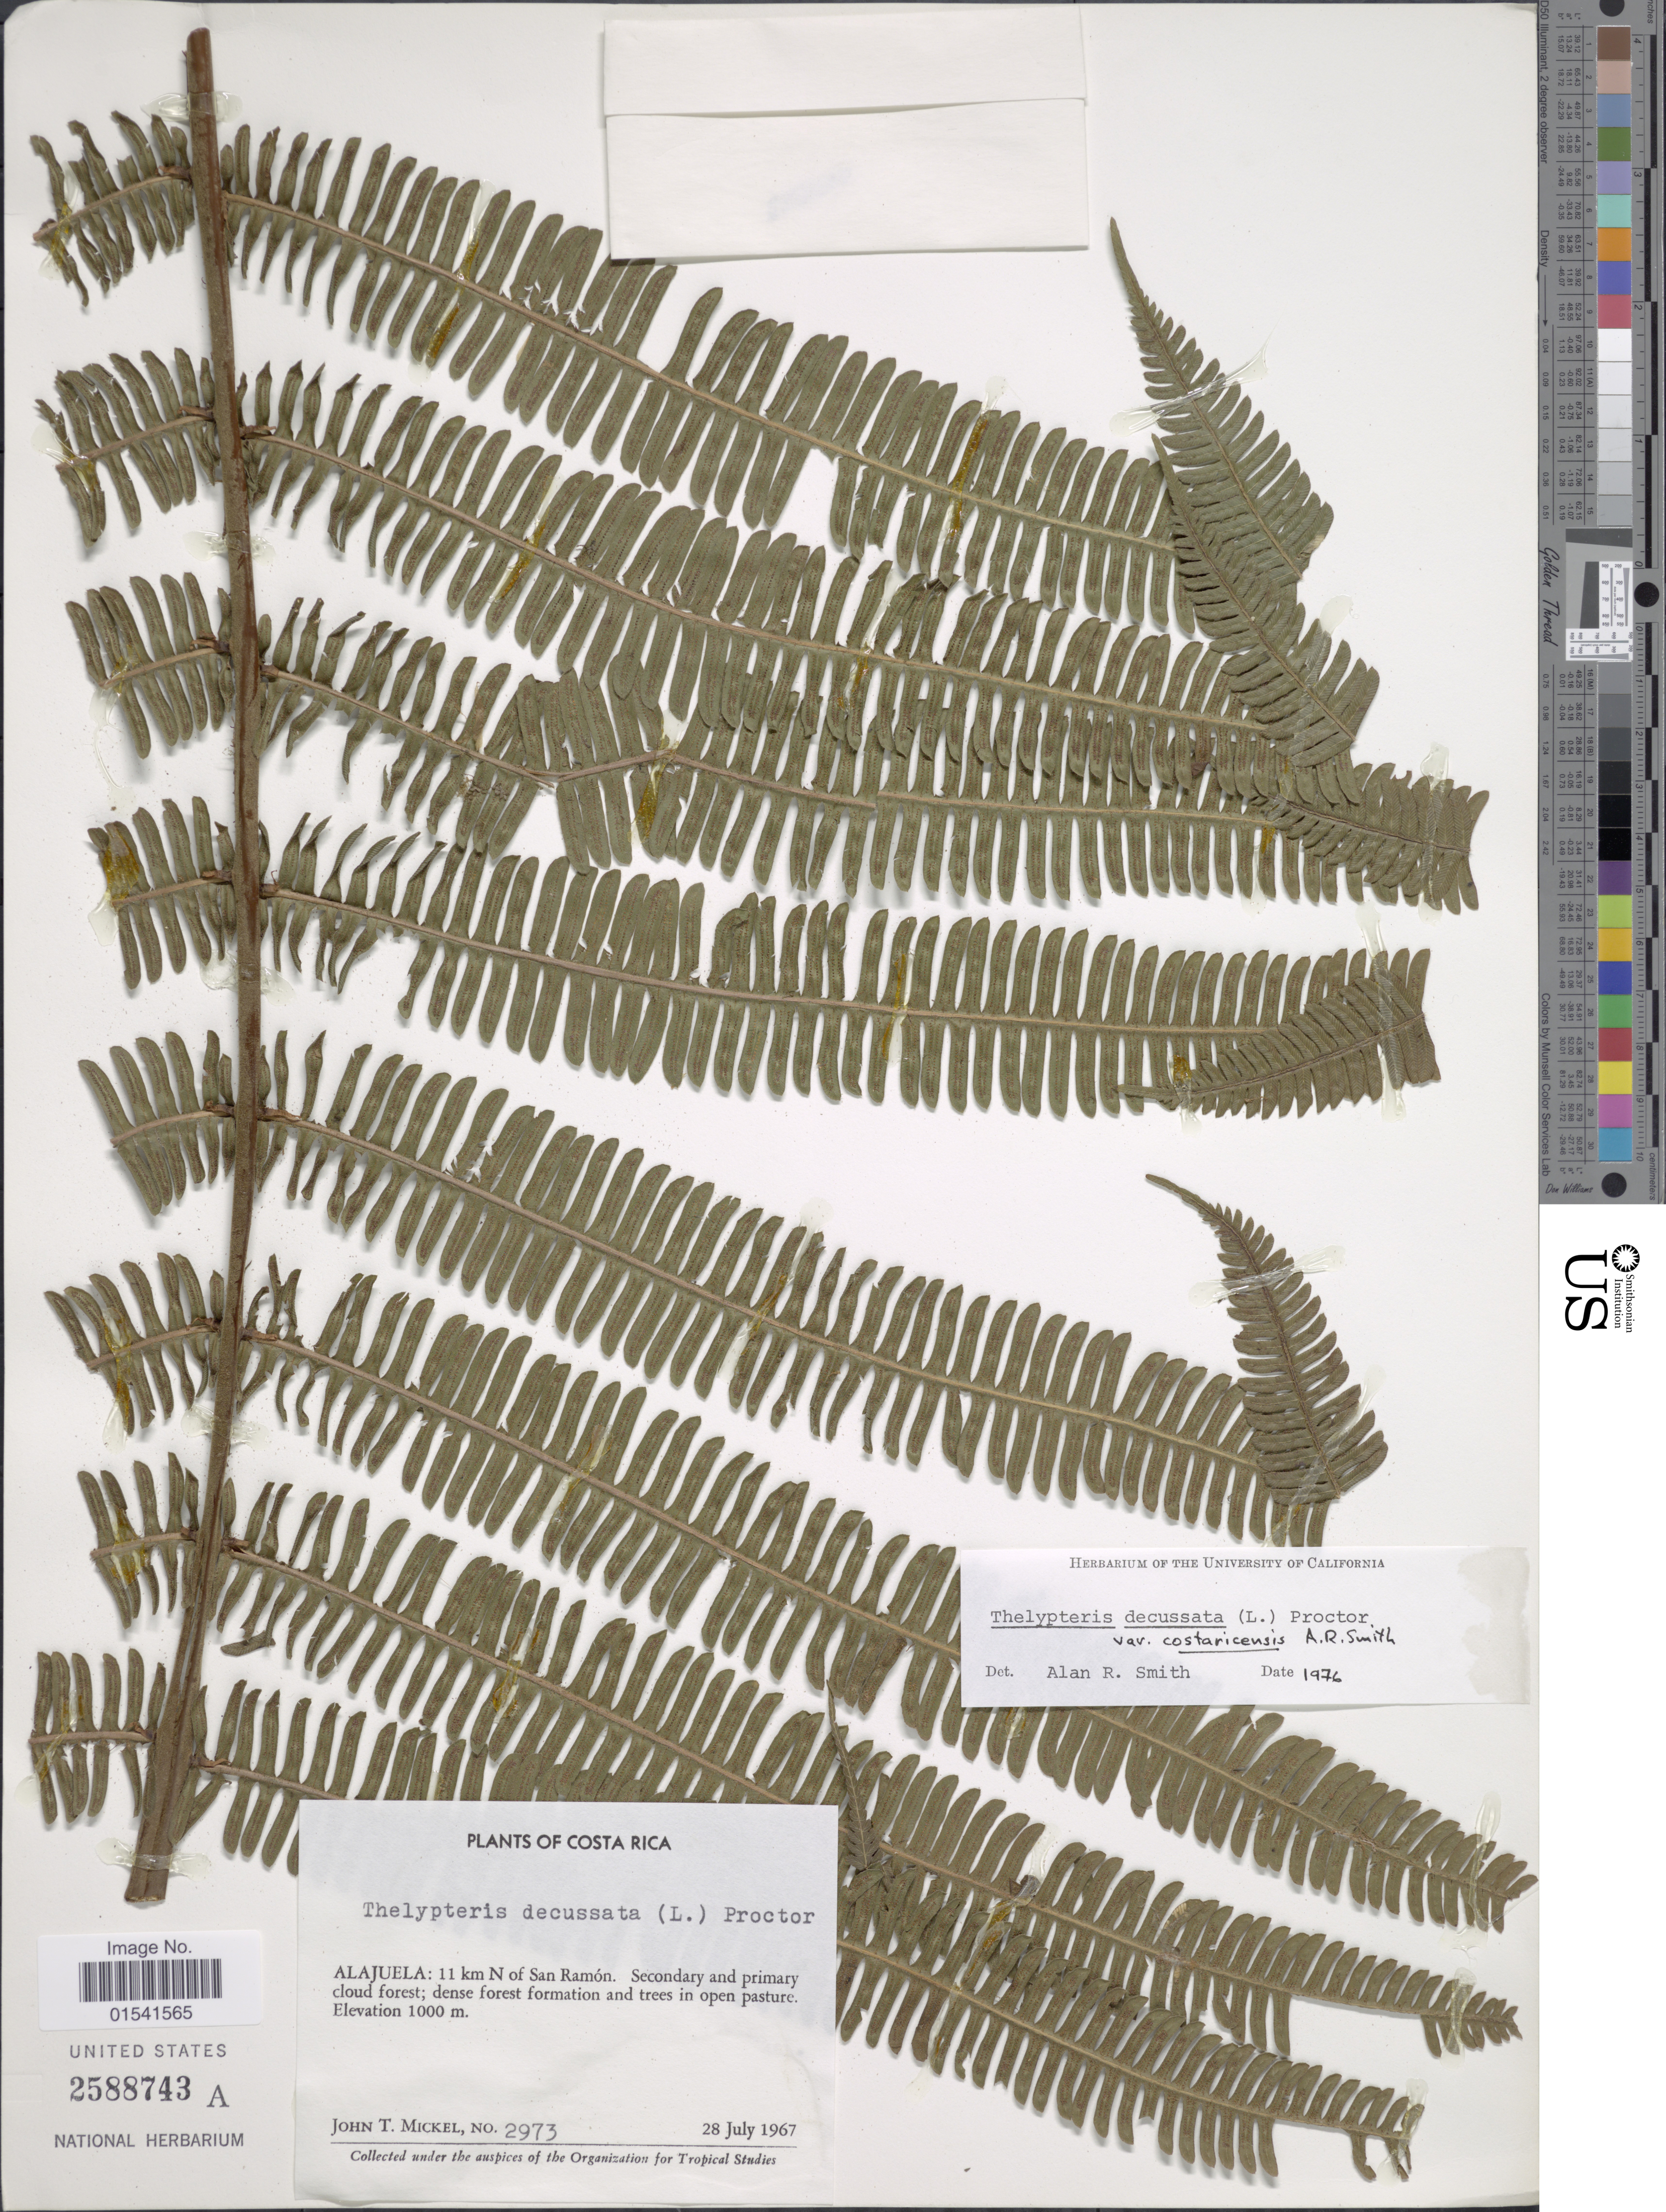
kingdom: Plantae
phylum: Tracheophyta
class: Polypodiopsida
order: Polypodiales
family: Thelypteridaceae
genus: Steiropteris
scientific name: Steiropteris decussata (L.) comb. nov., ined. 2015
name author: (L.)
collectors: J. T. Mickel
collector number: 2973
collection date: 1967-07-28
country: Costa Rica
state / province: Alajuela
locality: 11 km N of San Ramón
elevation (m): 1000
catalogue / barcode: US 2588743A